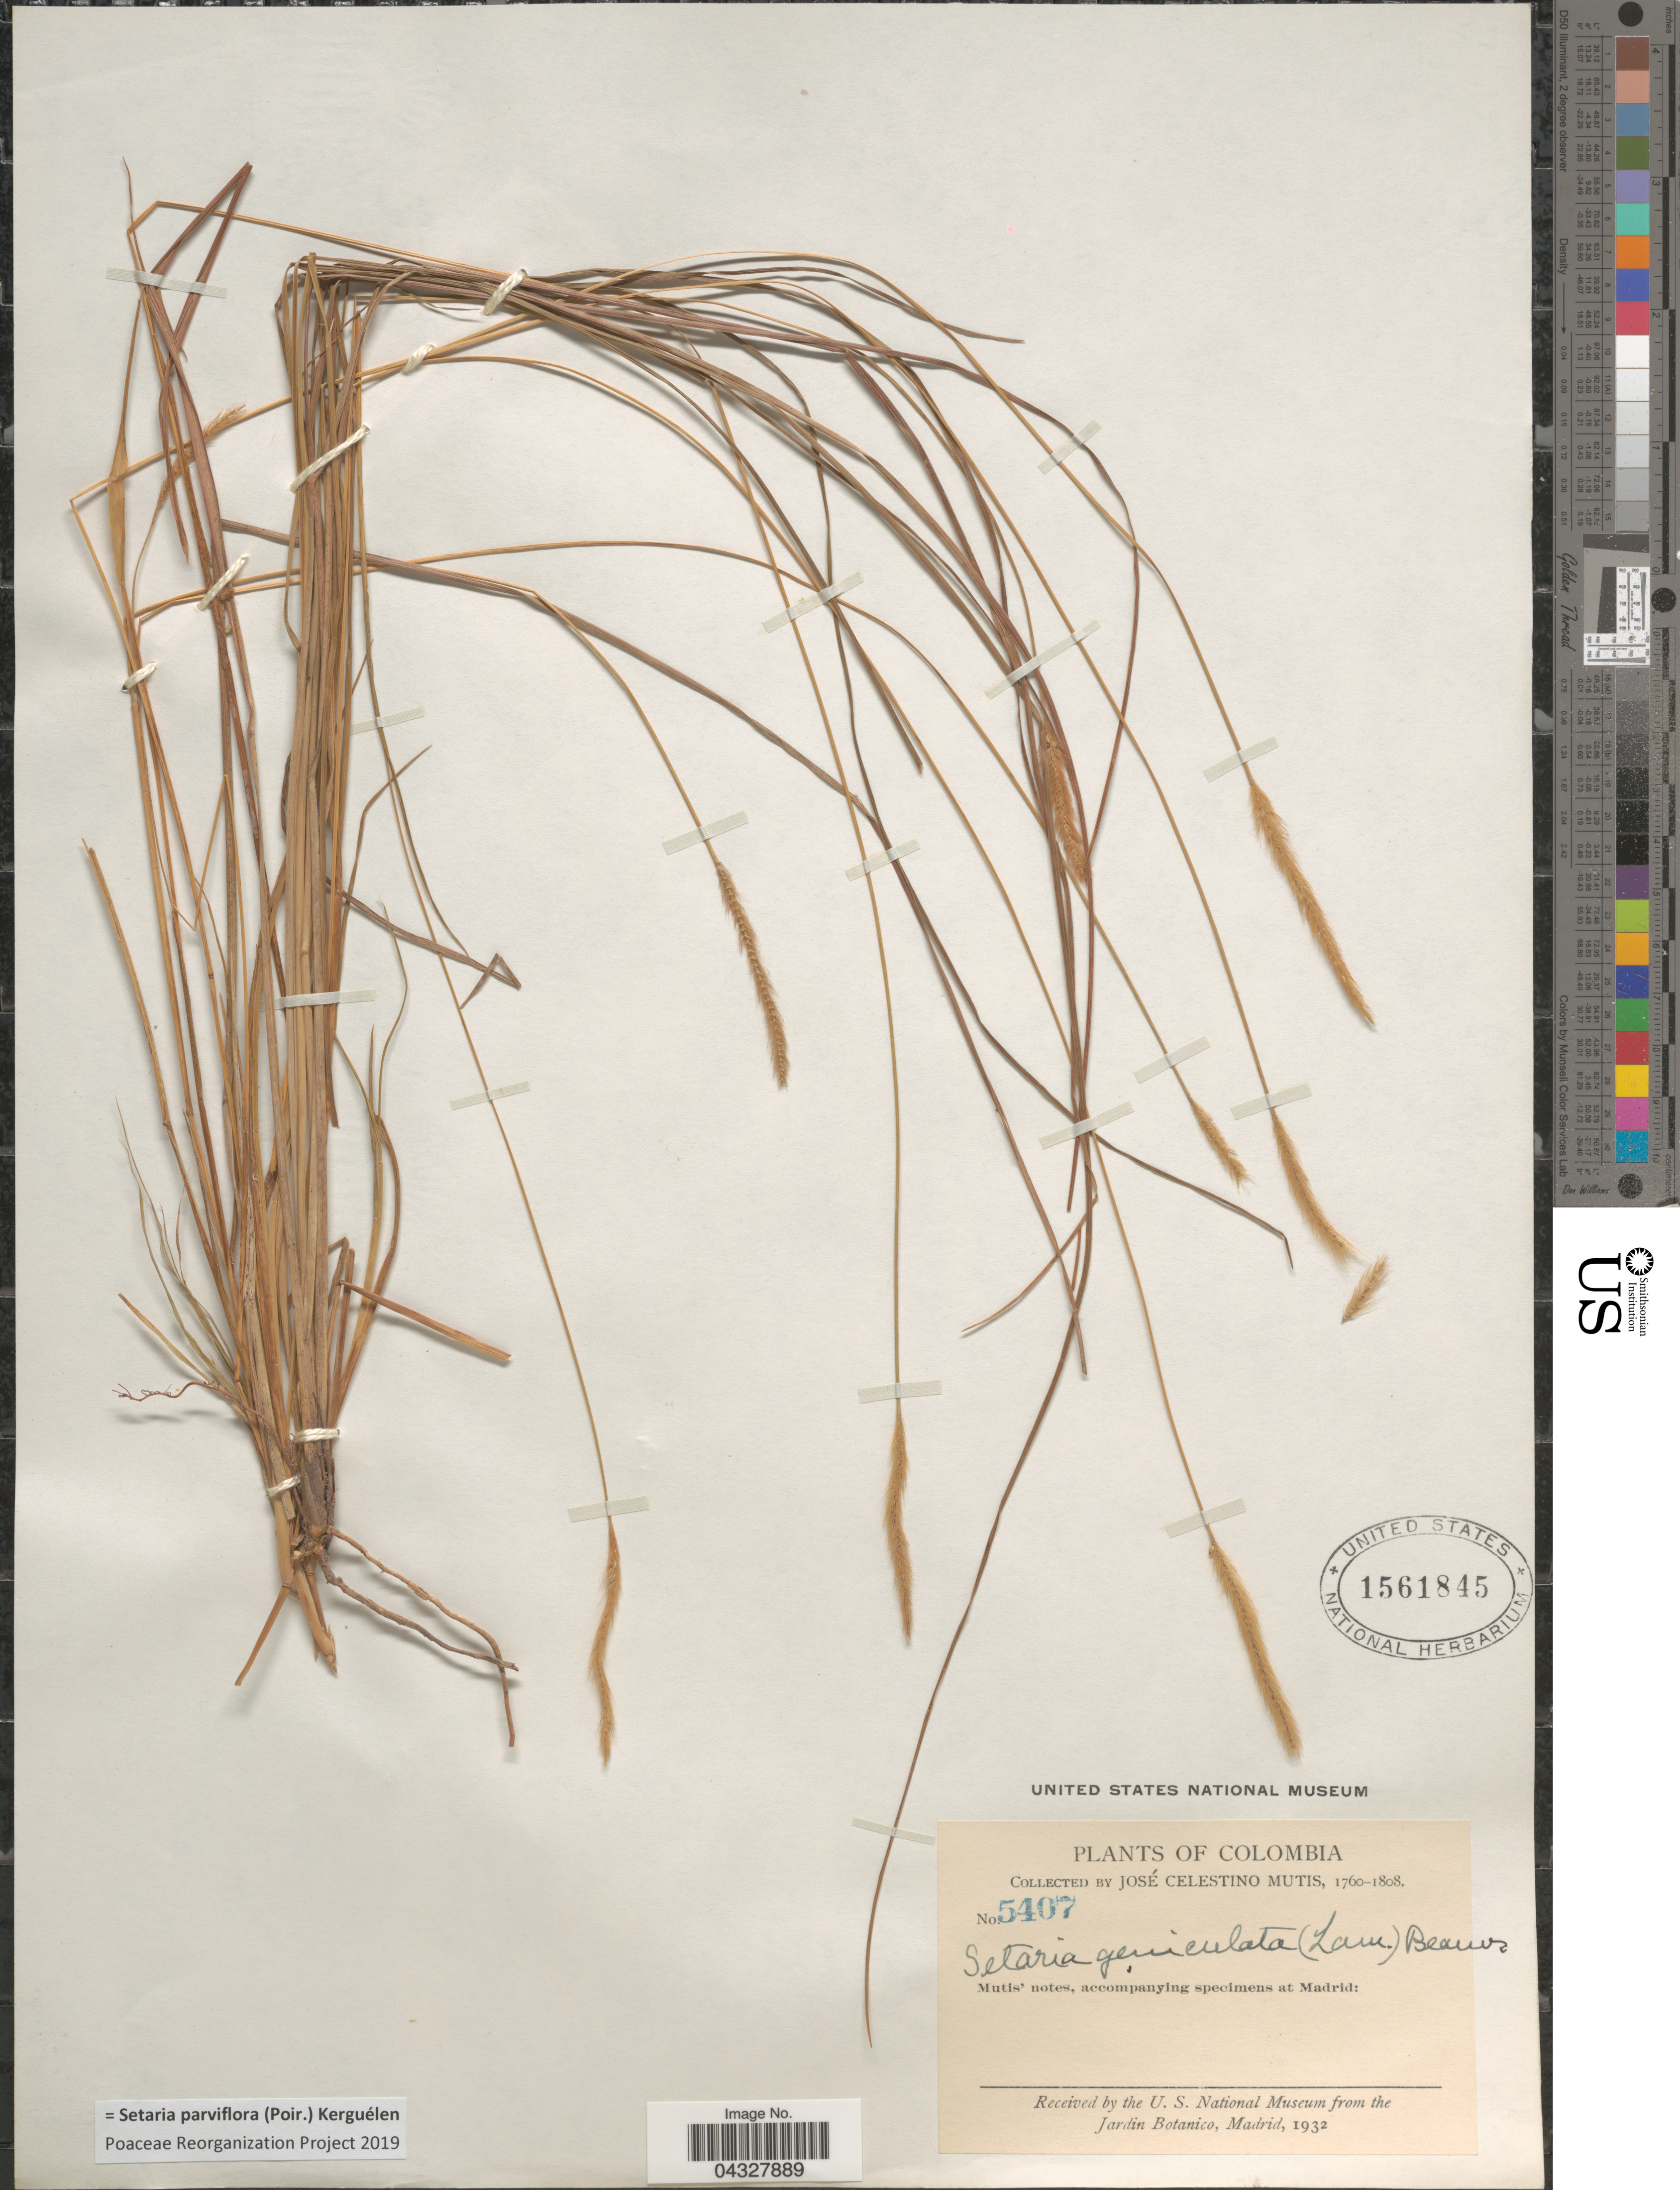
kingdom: Plantae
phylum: Tracheophyta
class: Liliopsida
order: Poales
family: Poaceae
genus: Setaria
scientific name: Setaria parviflora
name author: (Poir.) Kerguélen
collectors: J. C. B. Mutis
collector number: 5407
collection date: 1760/1808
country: Colombia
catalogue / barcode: US 1561845